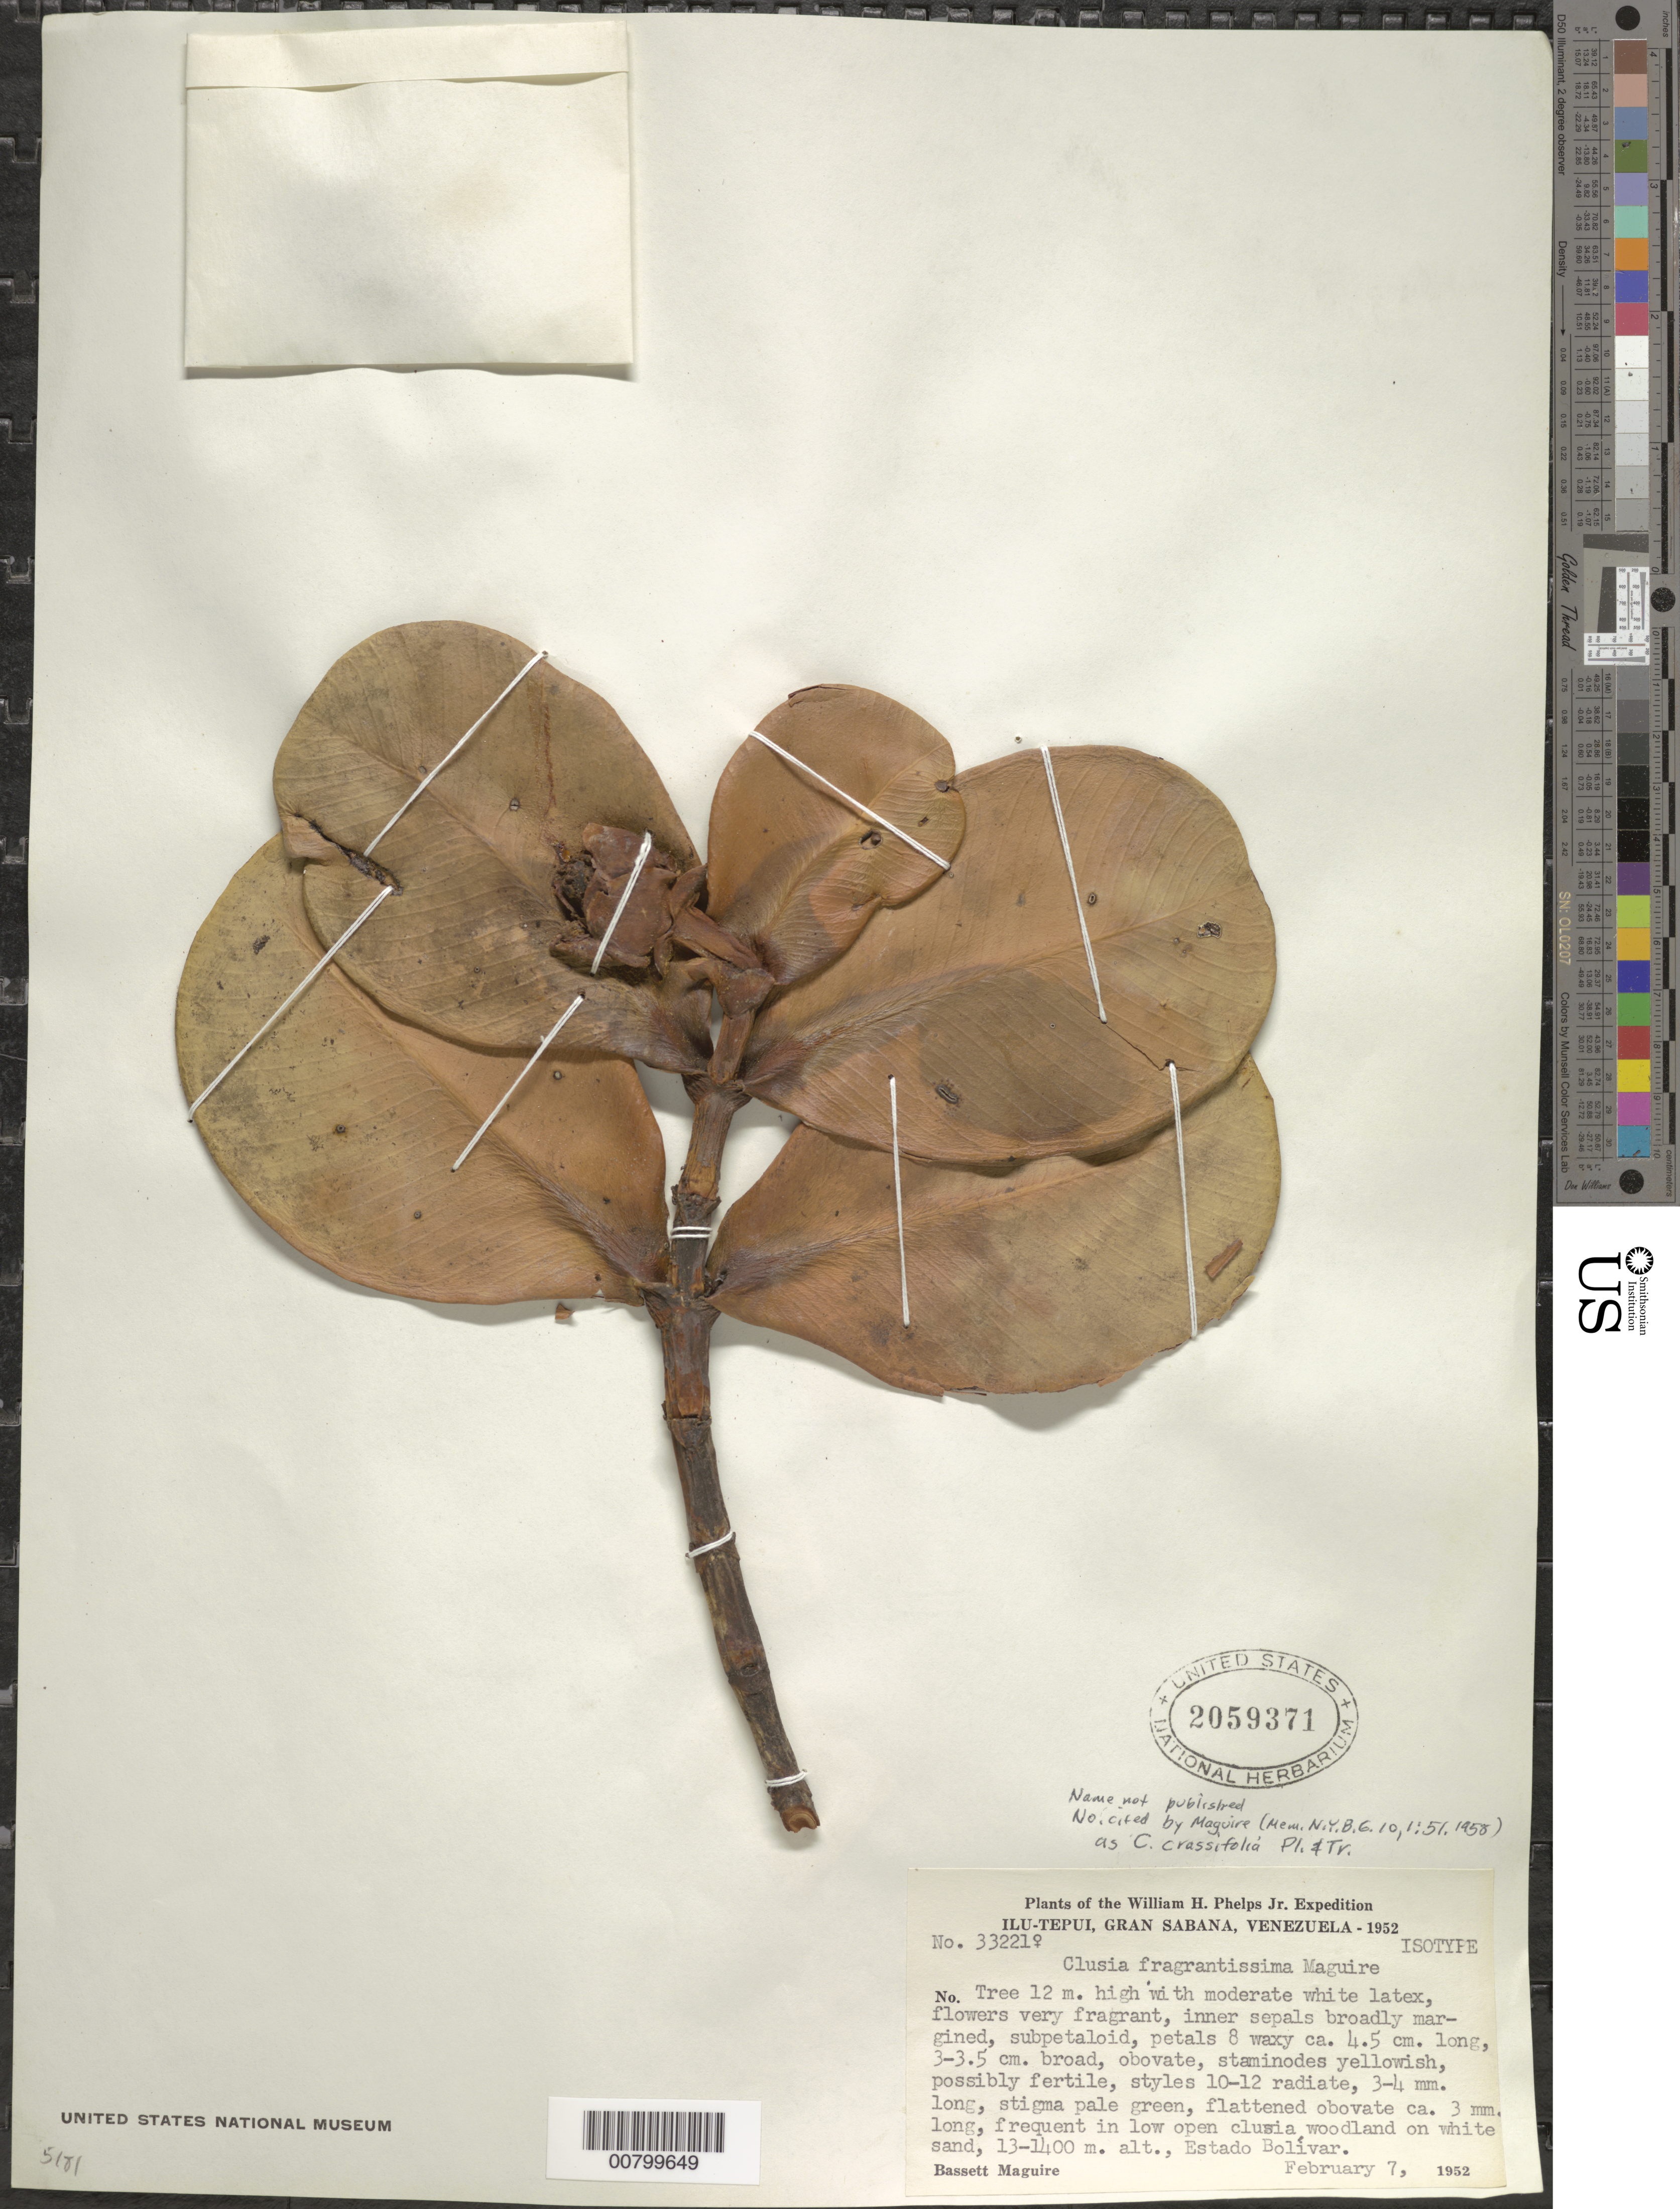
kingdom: Plantae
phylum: Tracheophyta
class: Magnoliopsida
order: Malpighiales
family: Clusiaceae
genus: Clusia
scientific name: Clusia crassifolia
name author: Planch. & Triana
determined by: Maguire, Bassett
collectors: B. Maguire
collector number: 33221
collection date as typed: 7-Feb-52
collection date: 1952-02-07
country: Venezuela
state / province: Bolívar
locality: Gran Sabana, NW base of Ilu-tepuí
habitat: Low open Clusia woodland on white sand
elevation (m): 1300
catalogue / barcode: US 2059371